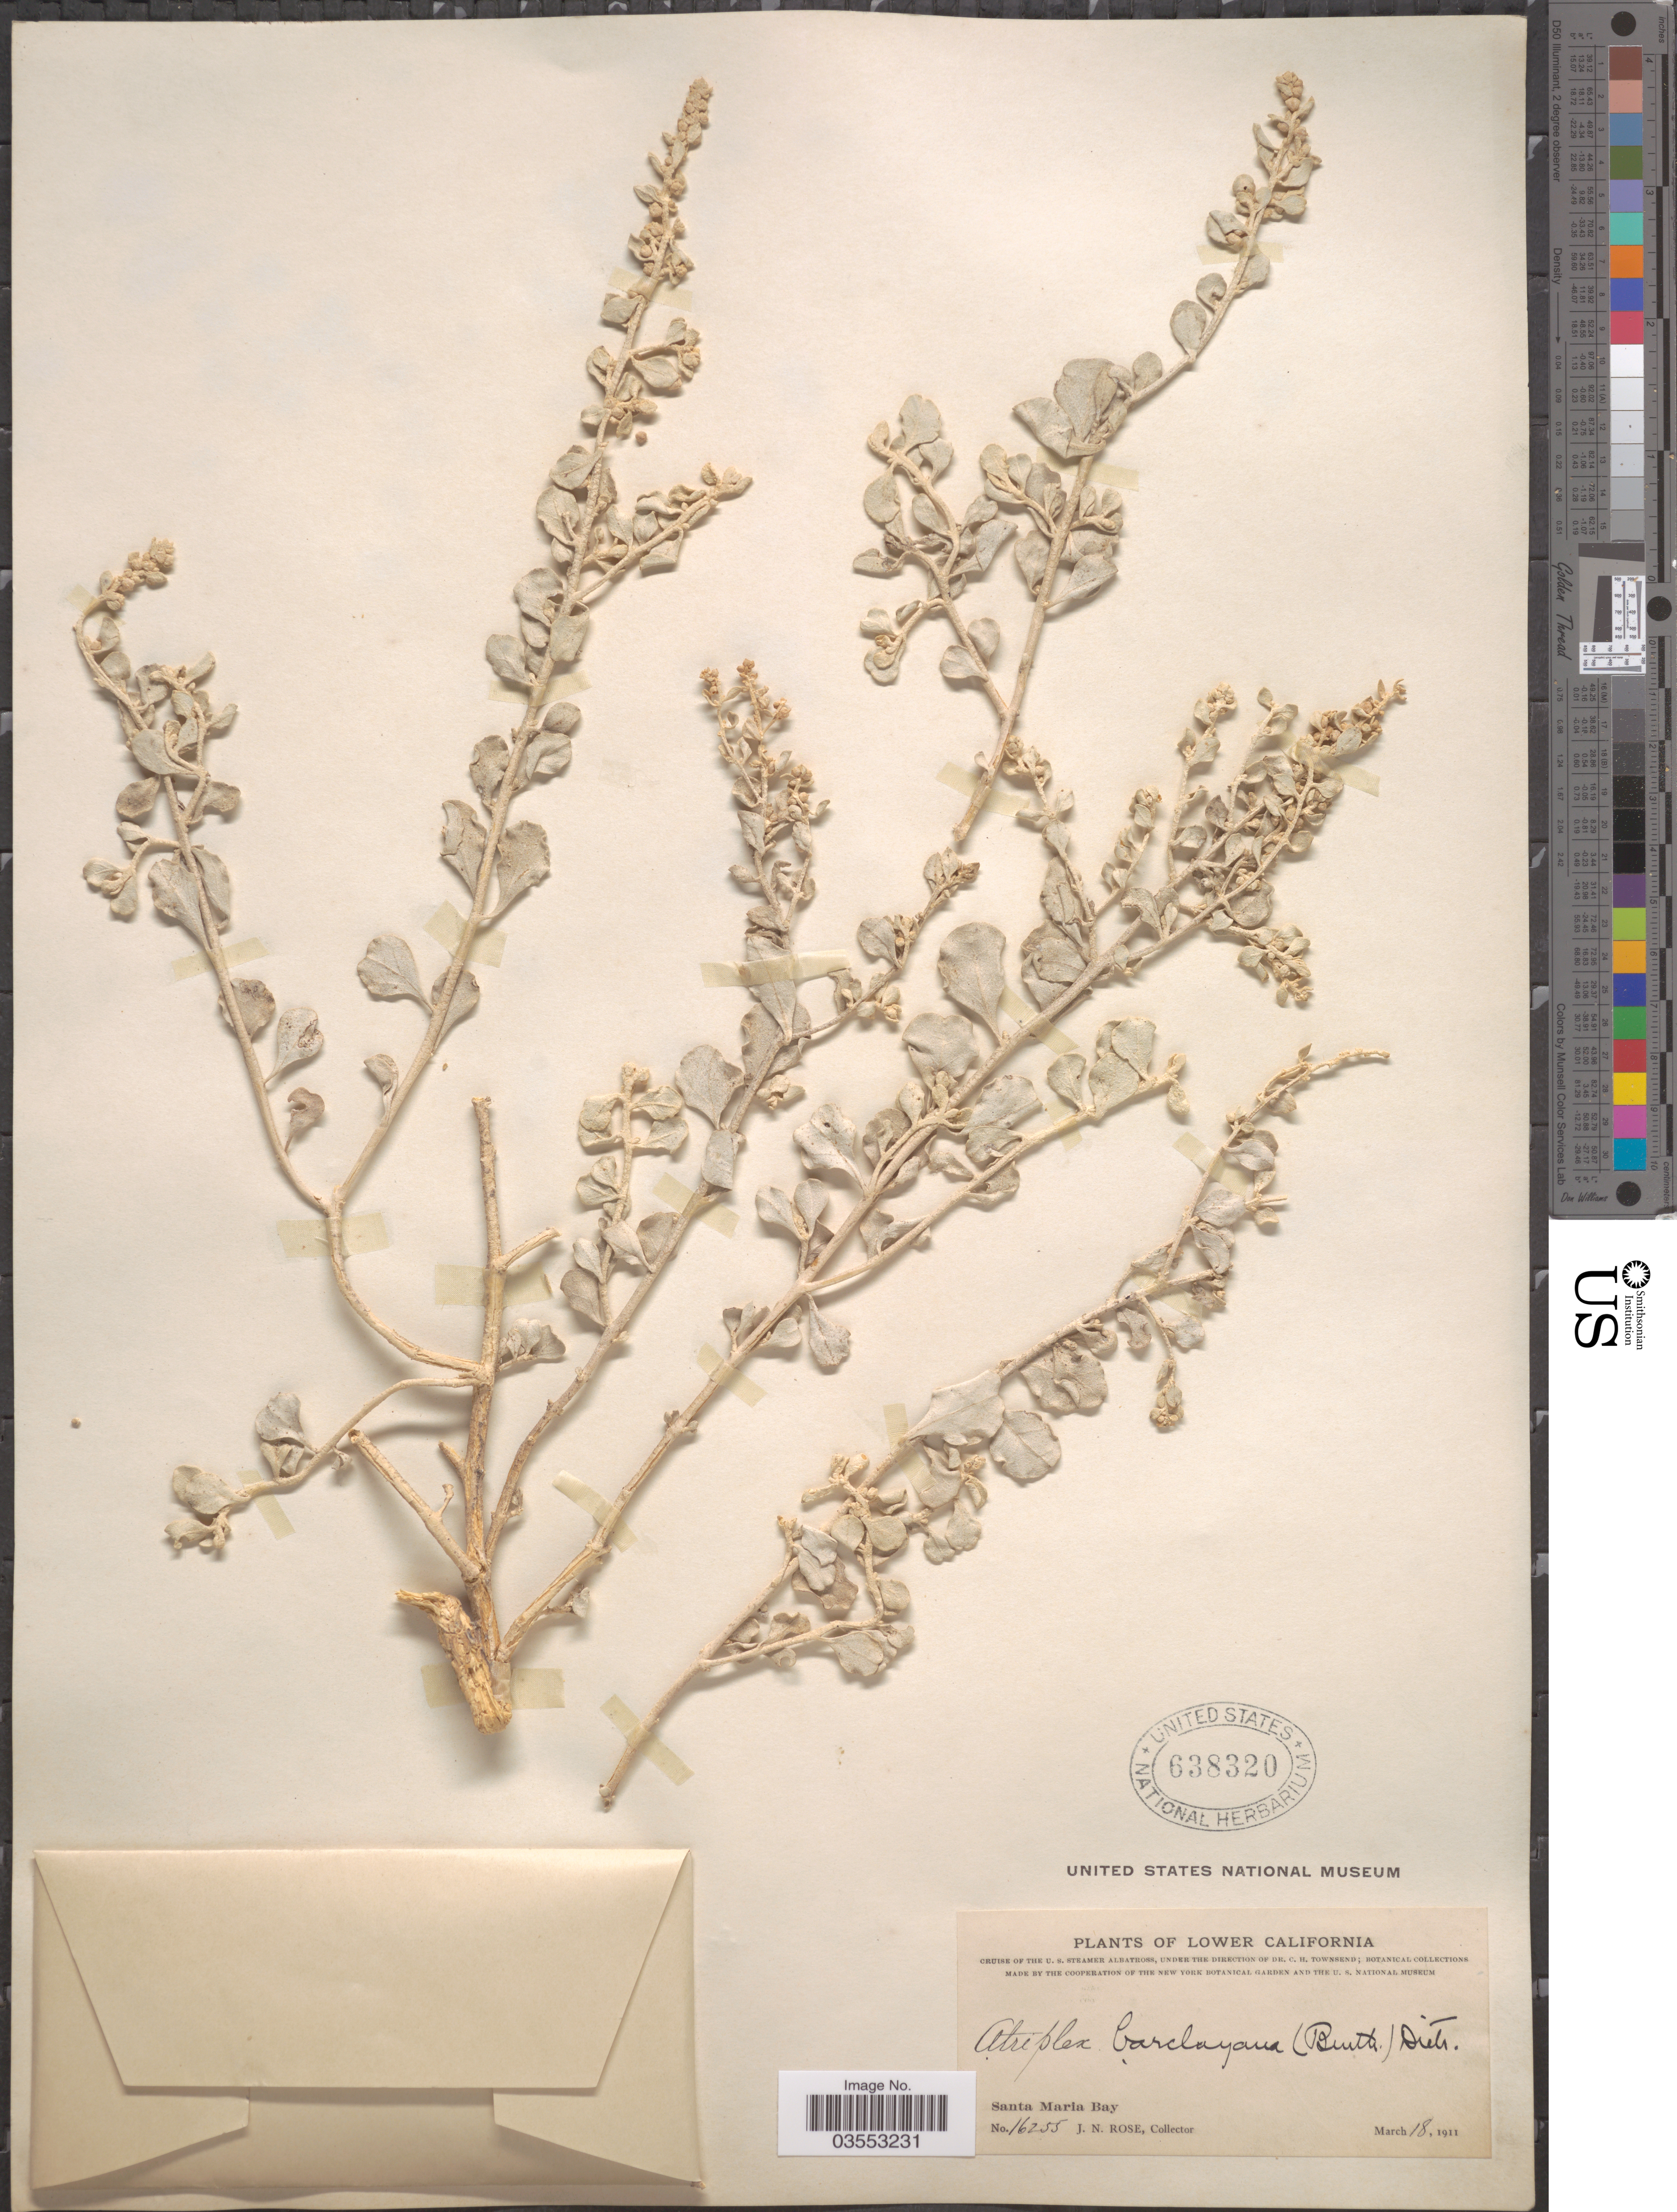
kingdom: Plantae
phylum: Tracheophyta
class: Magnoliopsida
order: Caryophyllales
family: Amaranthaceae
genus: Atriplex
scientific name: Atriplex barclayana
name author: (Benth.) D. Dietr.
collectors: J. N. Rose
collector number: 16255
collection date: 1911-03-18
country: Mexico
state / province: Baja California Norte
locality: Lower California. Santa Maria Bay.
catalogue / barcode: US 638320